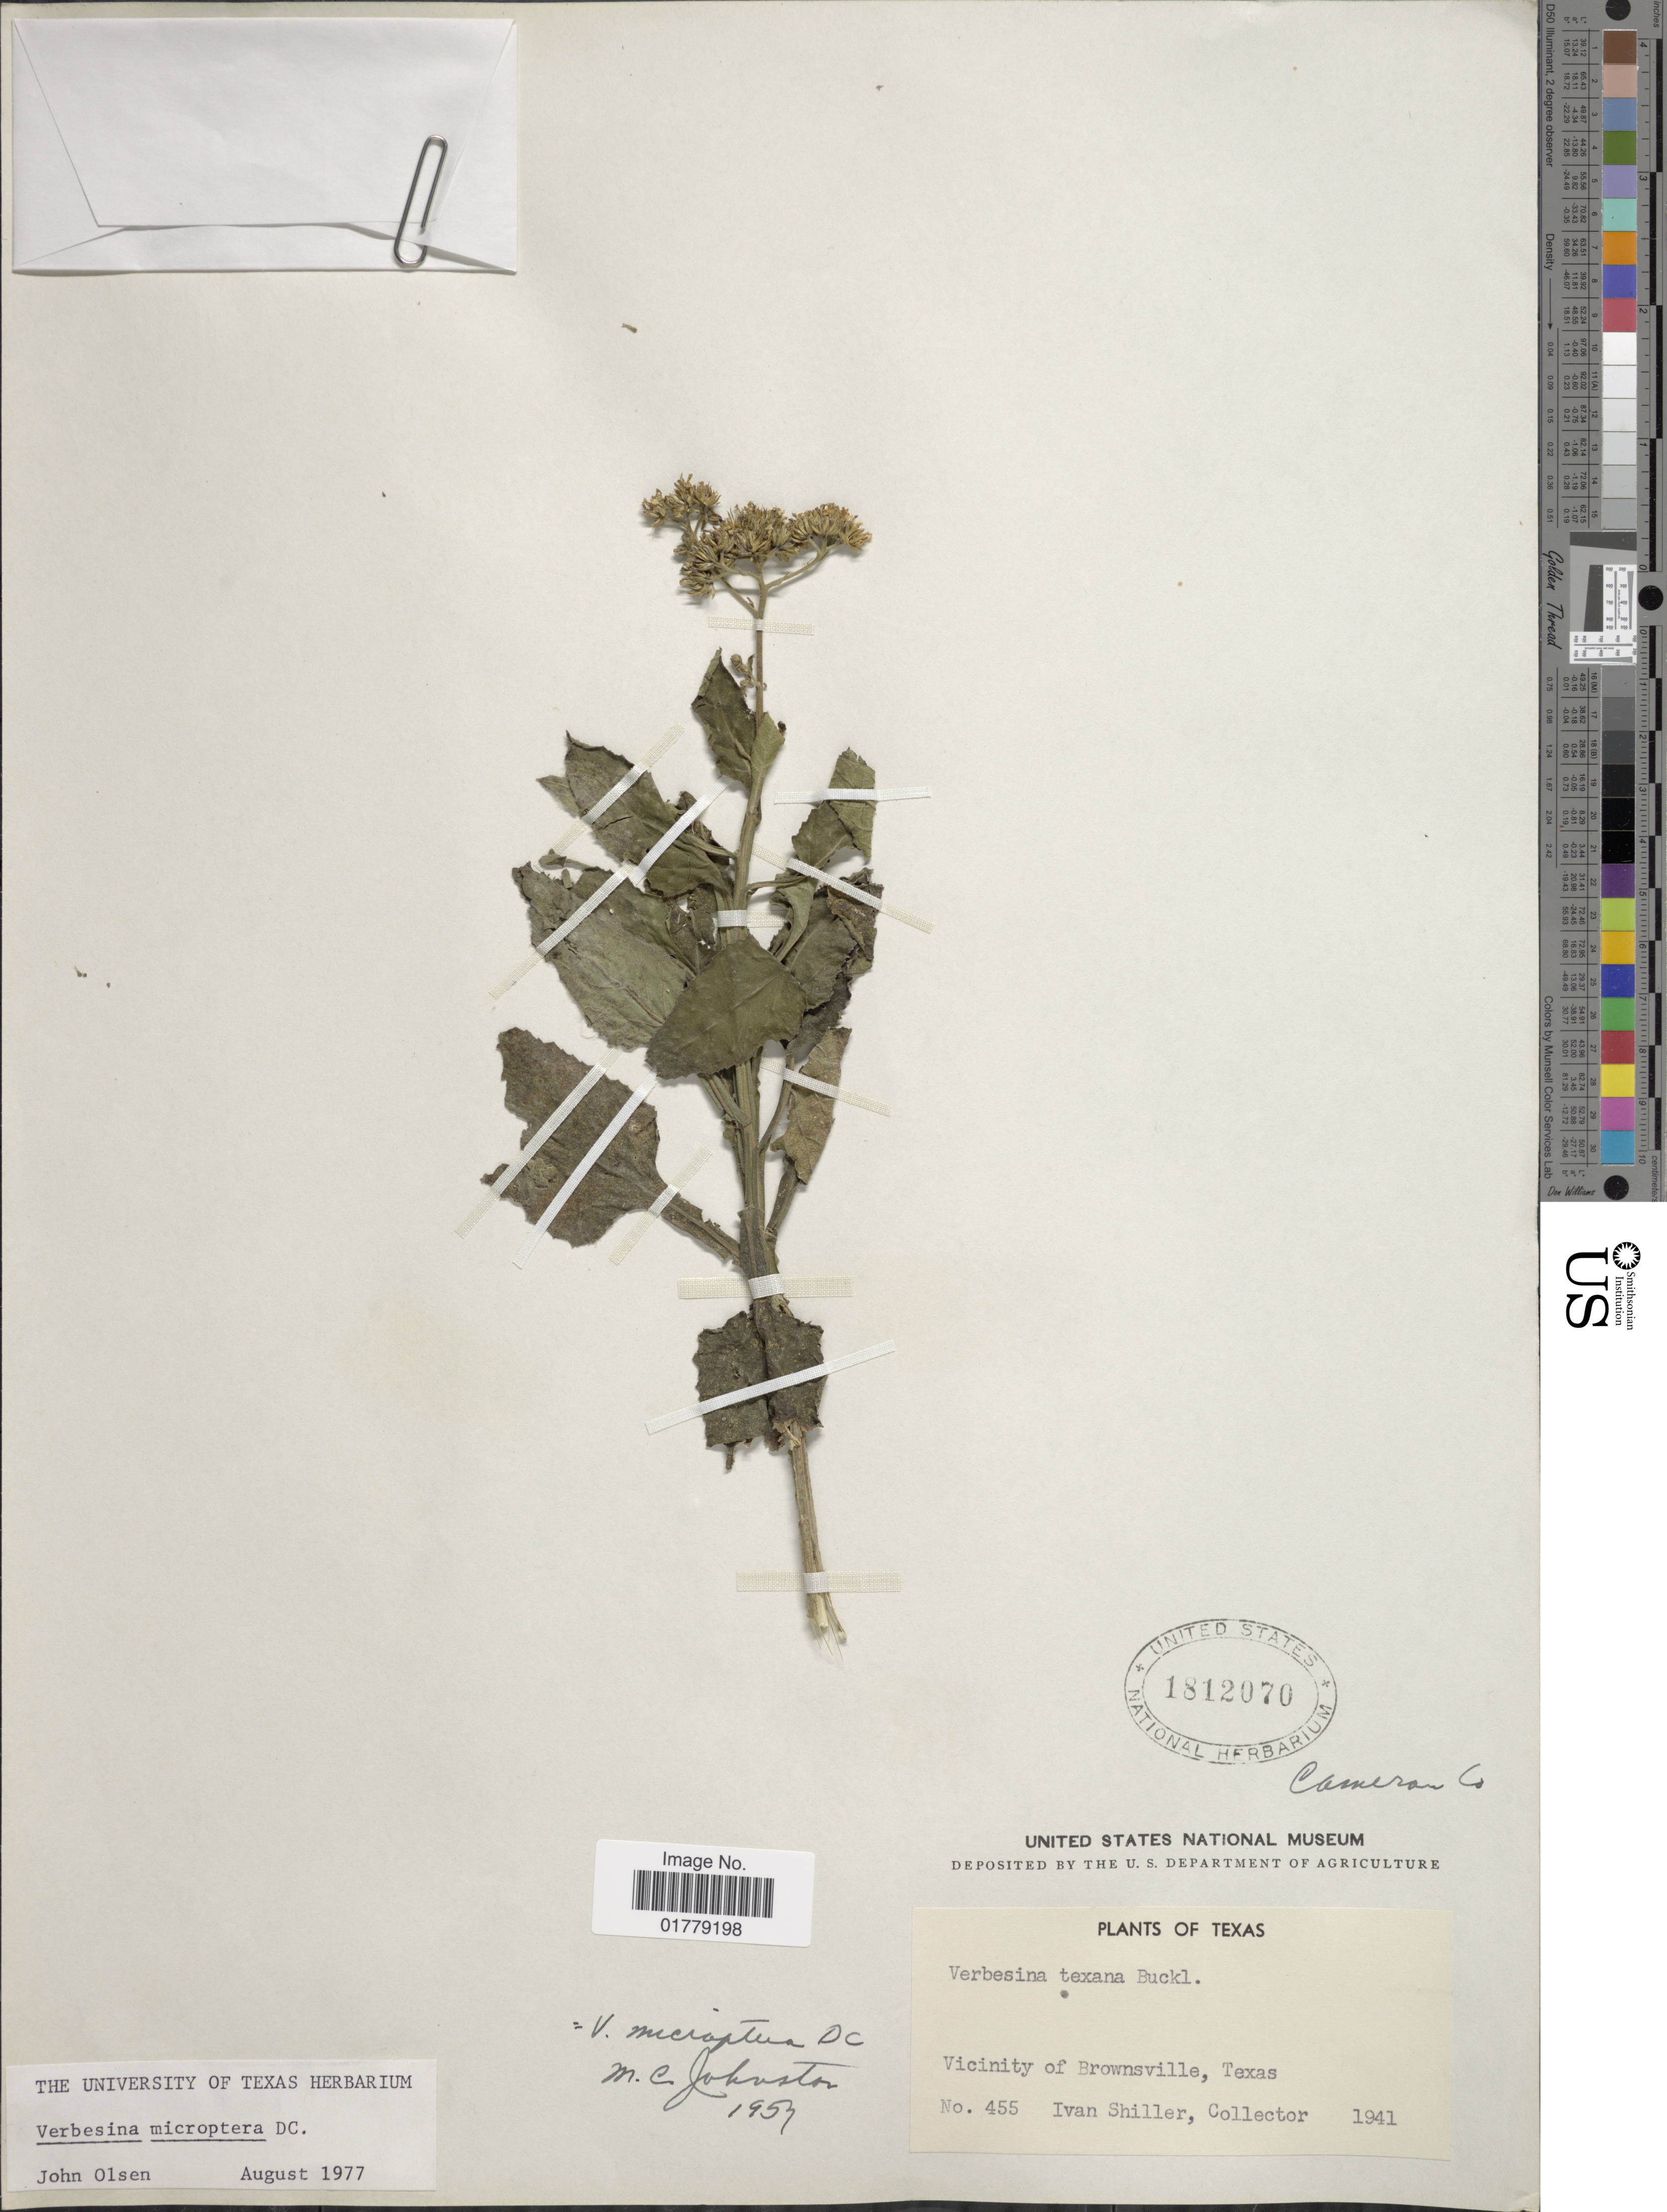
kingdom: Plantae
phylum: Tracheophyta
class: Magnoliopsida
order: Asterales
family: Asteraceae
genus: Verbesina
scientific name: Verbesina microptera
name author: DC.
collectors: I. Shiller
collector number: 455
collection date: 1941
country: United States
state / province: Texas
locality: Vicinity of Brownsville, Texas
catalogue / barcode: US 1812070